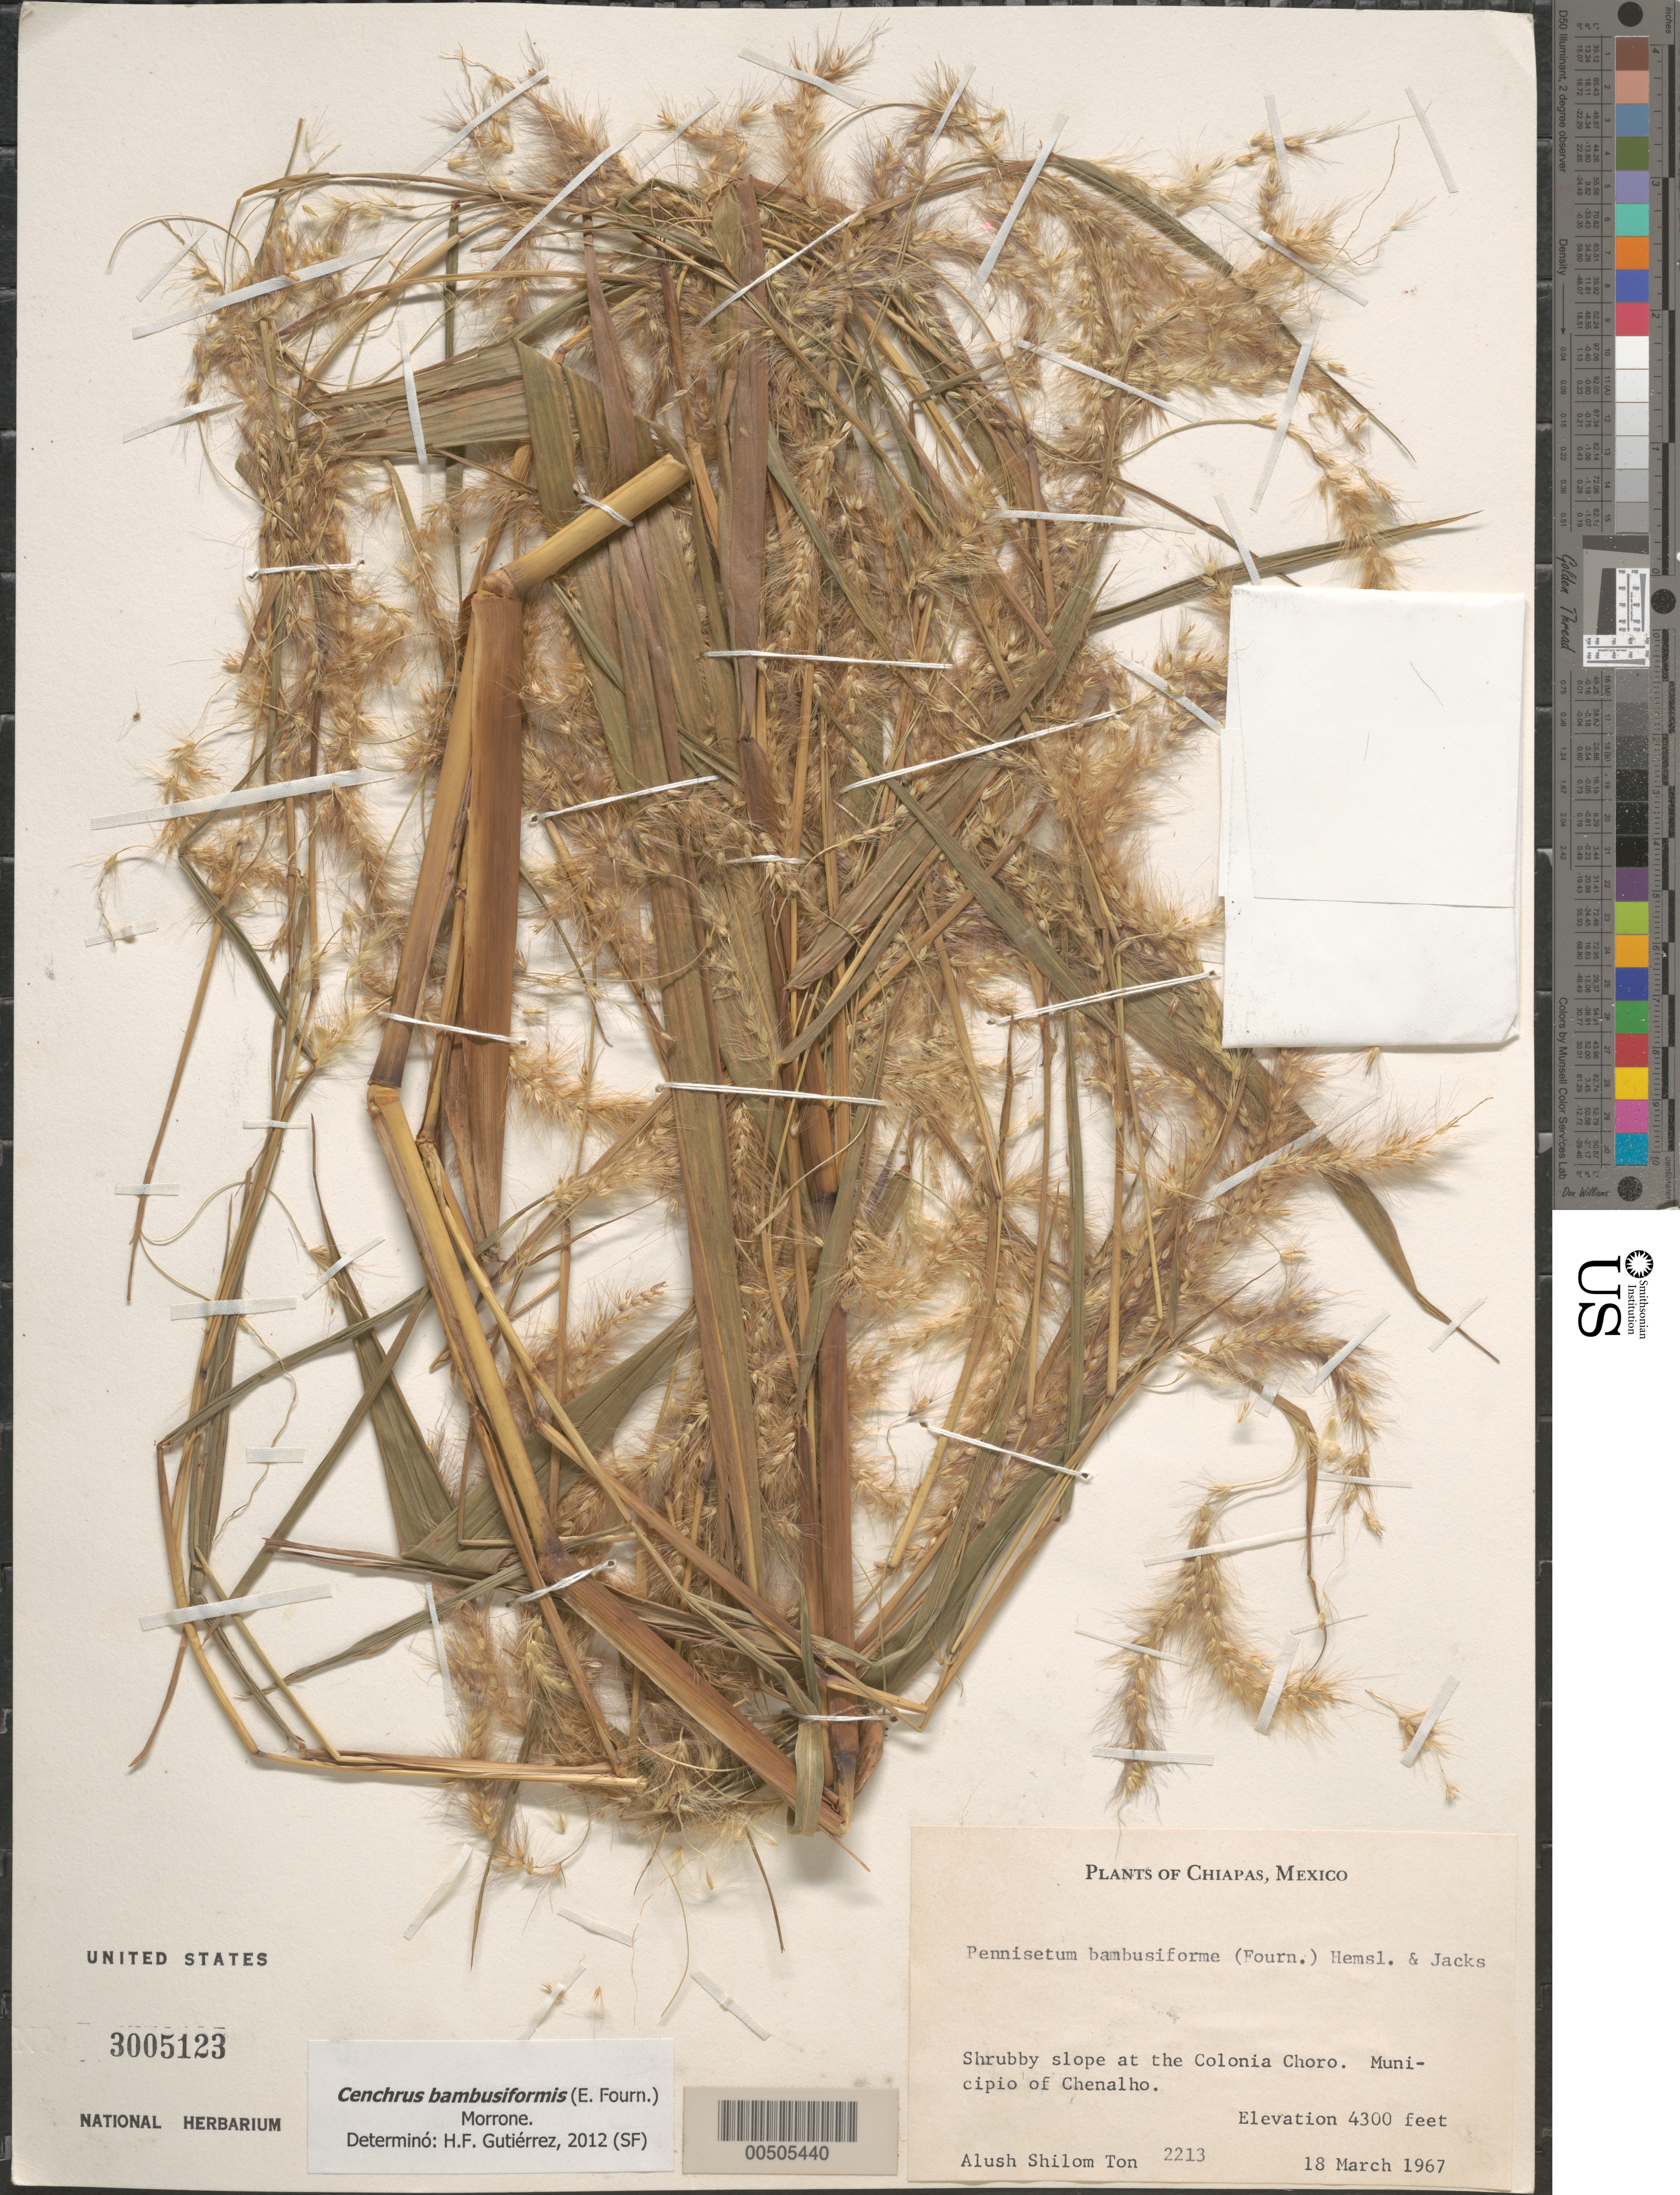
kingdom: Plantae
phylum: Tracheophyta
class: Liliopsida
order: Poales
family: Poaceae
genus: Cenchrus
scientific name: Cenchrus bambusiformis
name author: (E. Fourn.) Morrone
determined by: Gutiérrez, H. F.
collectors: A. S. Ton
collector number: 2213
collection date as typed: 18 Mar 1967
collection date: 1967-03-18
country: Mexico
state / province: Chiapas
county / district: Chenalho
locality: At the Colonia Choro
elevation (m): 1311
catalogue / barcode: US 3005123